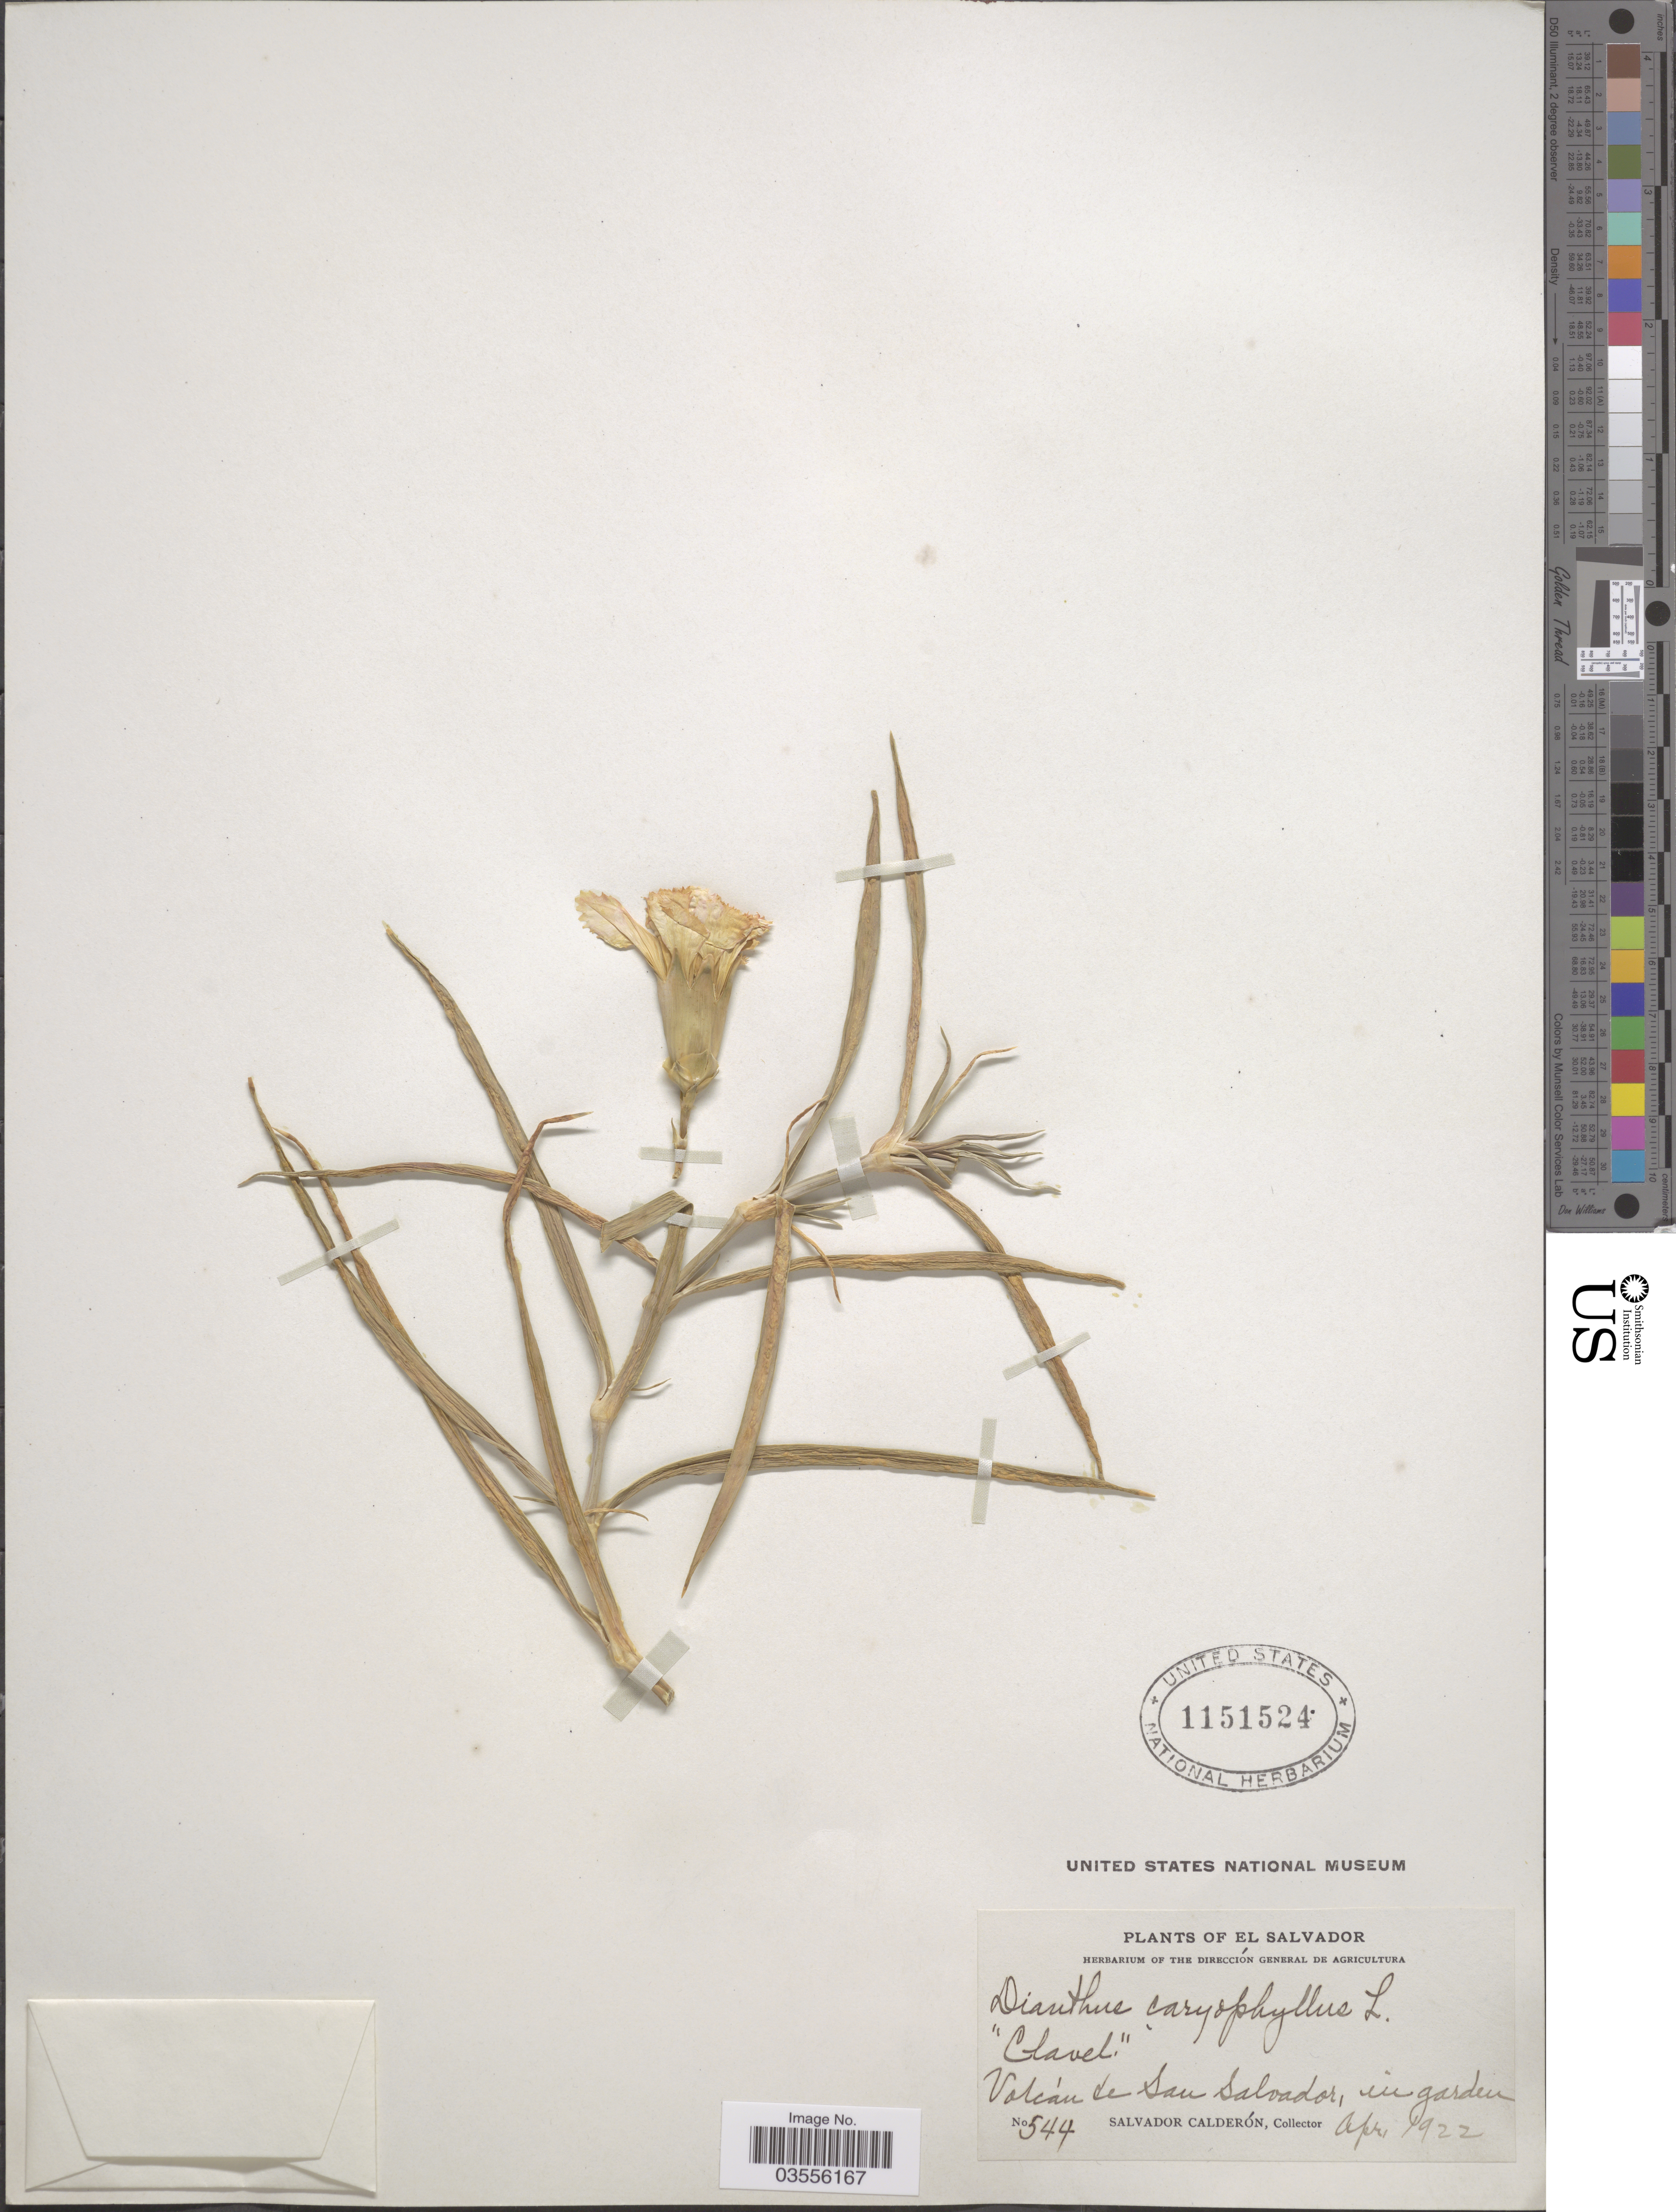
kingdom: Plantae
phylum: Tracheophyta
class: Magnoliopsida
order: Caryophyllales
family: Caryophyllaceae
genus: Dianthus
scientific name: Dianthus caryophyllus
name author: L.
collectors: S. Calderón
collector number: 544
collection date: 1922-04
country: El Salvador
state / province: San Salvador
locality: Volcán de San Salvador.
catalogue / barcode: US 1151524